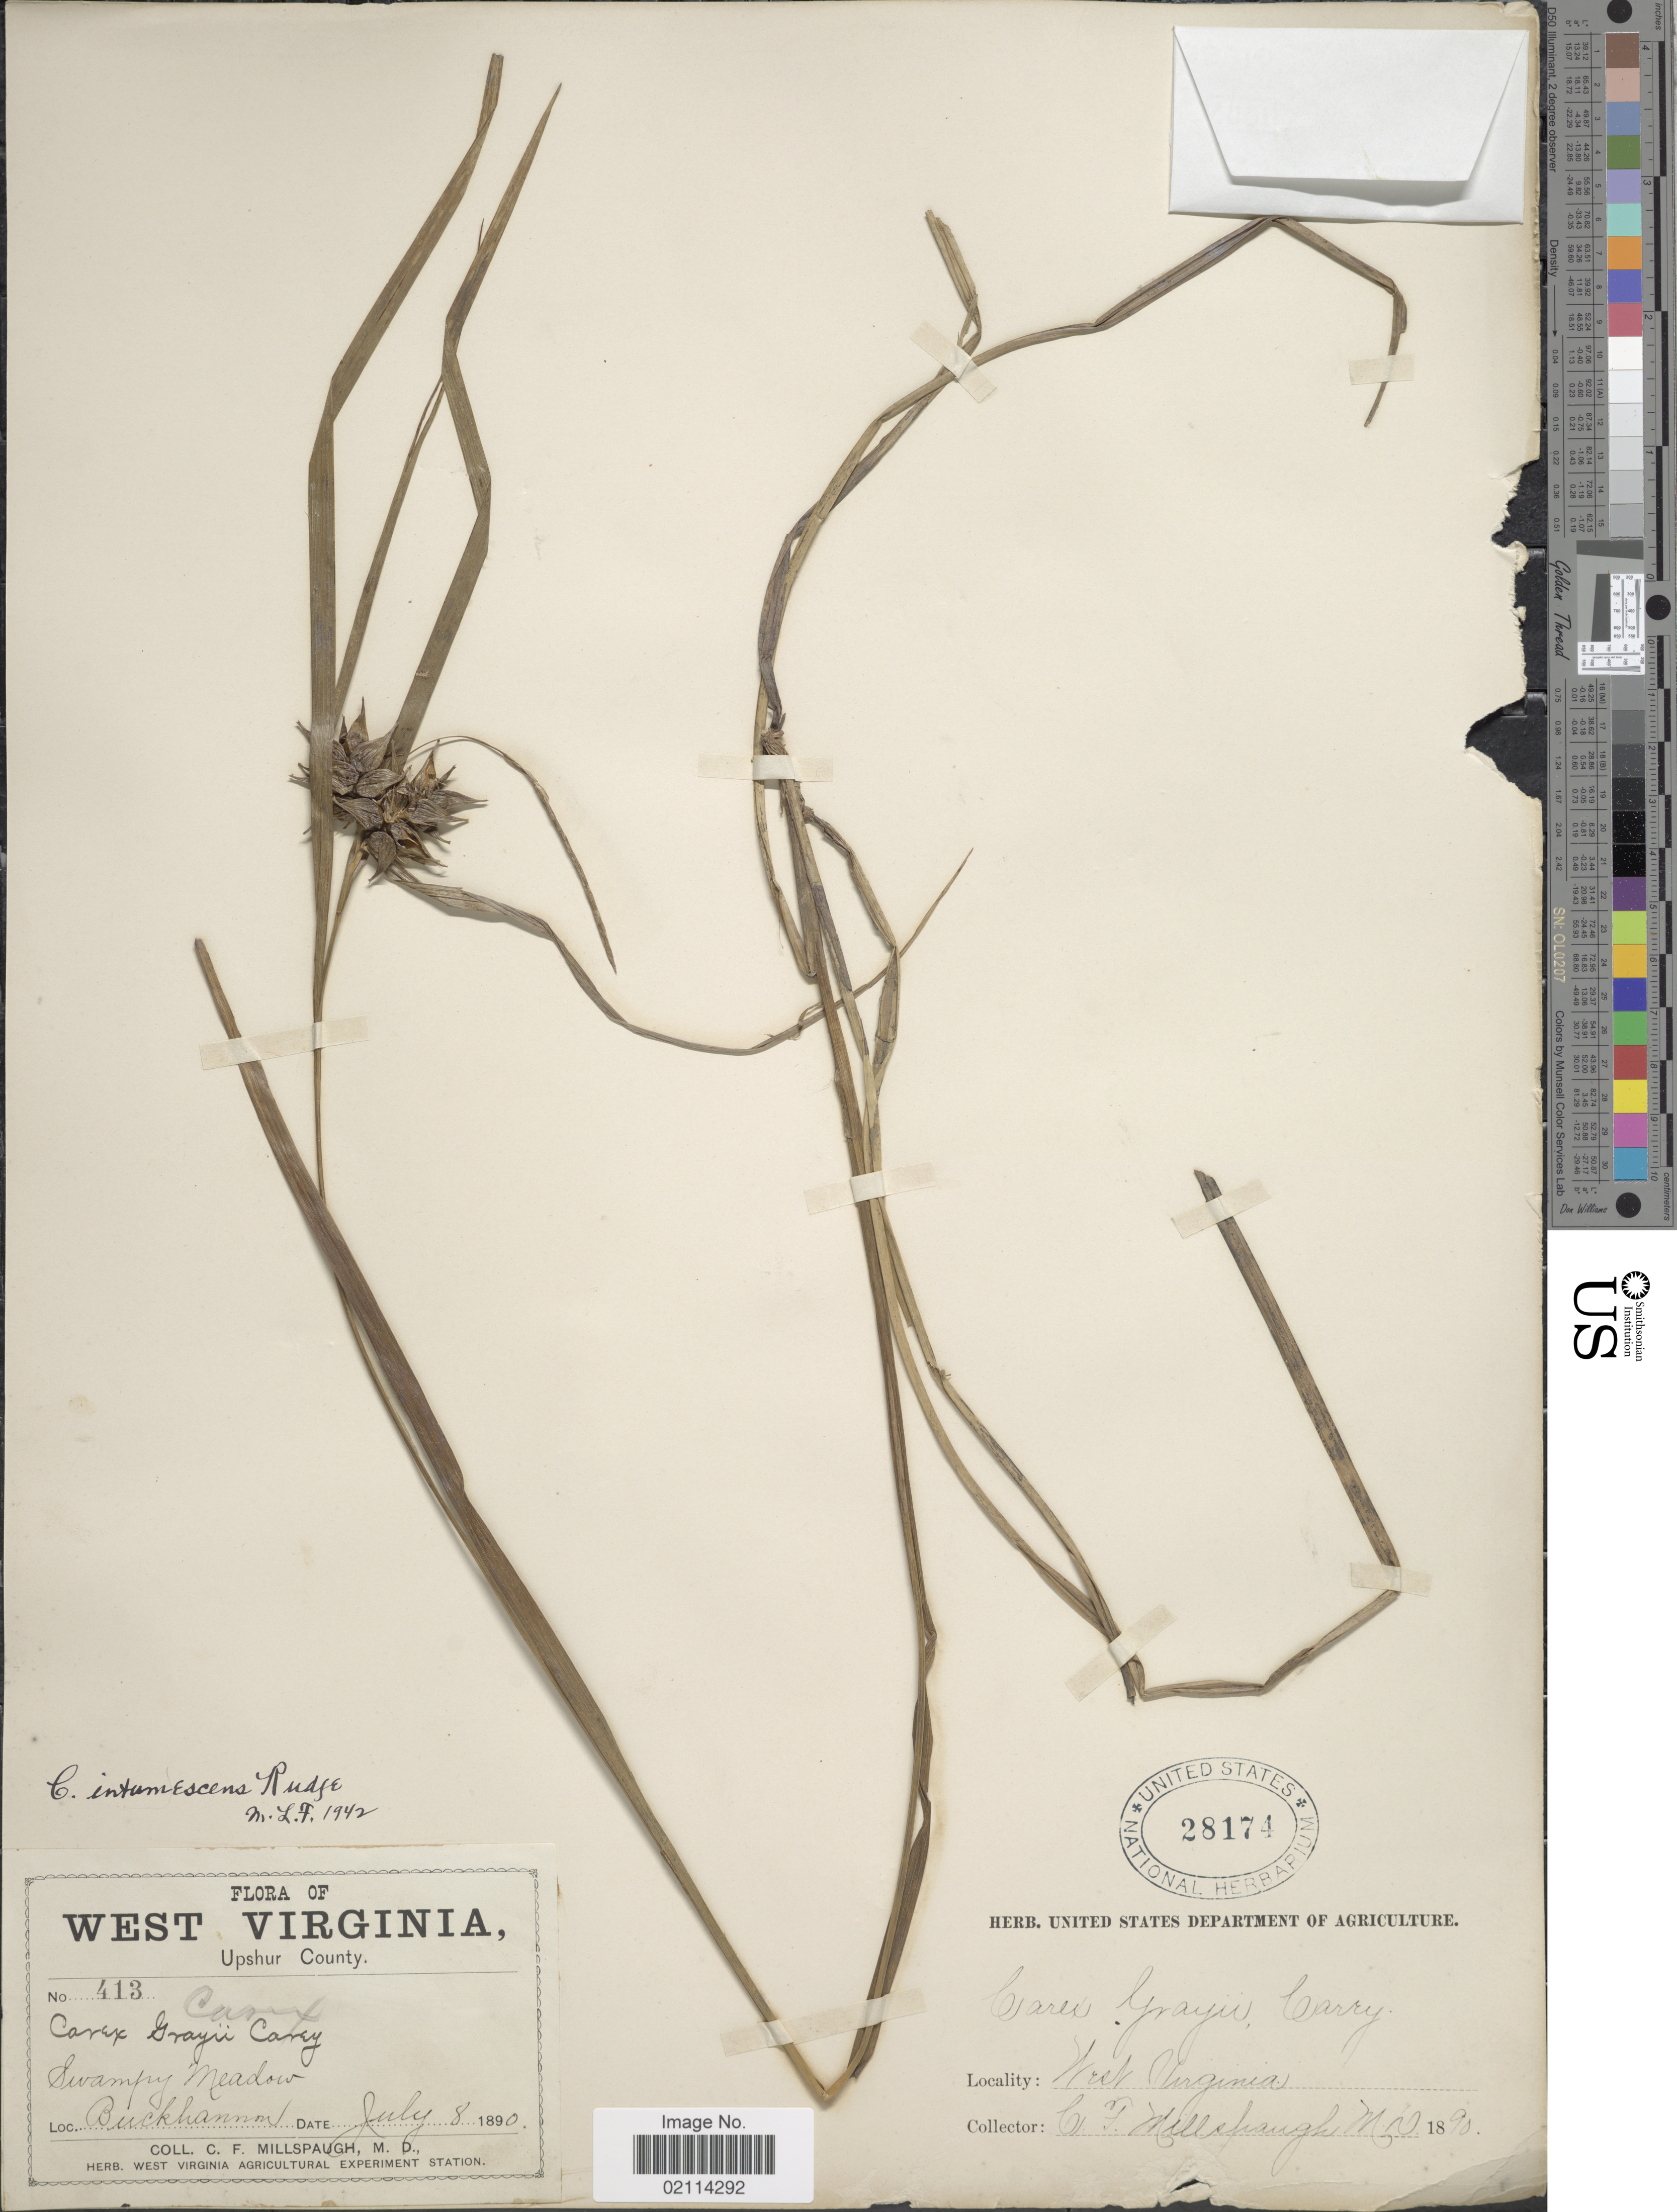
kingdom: Plantae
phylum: Tracheophyta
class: Liliopsida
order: Poales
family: Cyperaceae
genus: Carex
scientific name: Carex intumescens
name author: Rudge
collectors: C. F. Millspaugh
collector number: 413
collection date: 1890-07-08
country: United States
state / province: West Virginia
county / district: Upshur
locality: Swampy meadow, Buckhannon, Upshur County.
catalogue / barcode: US 28174